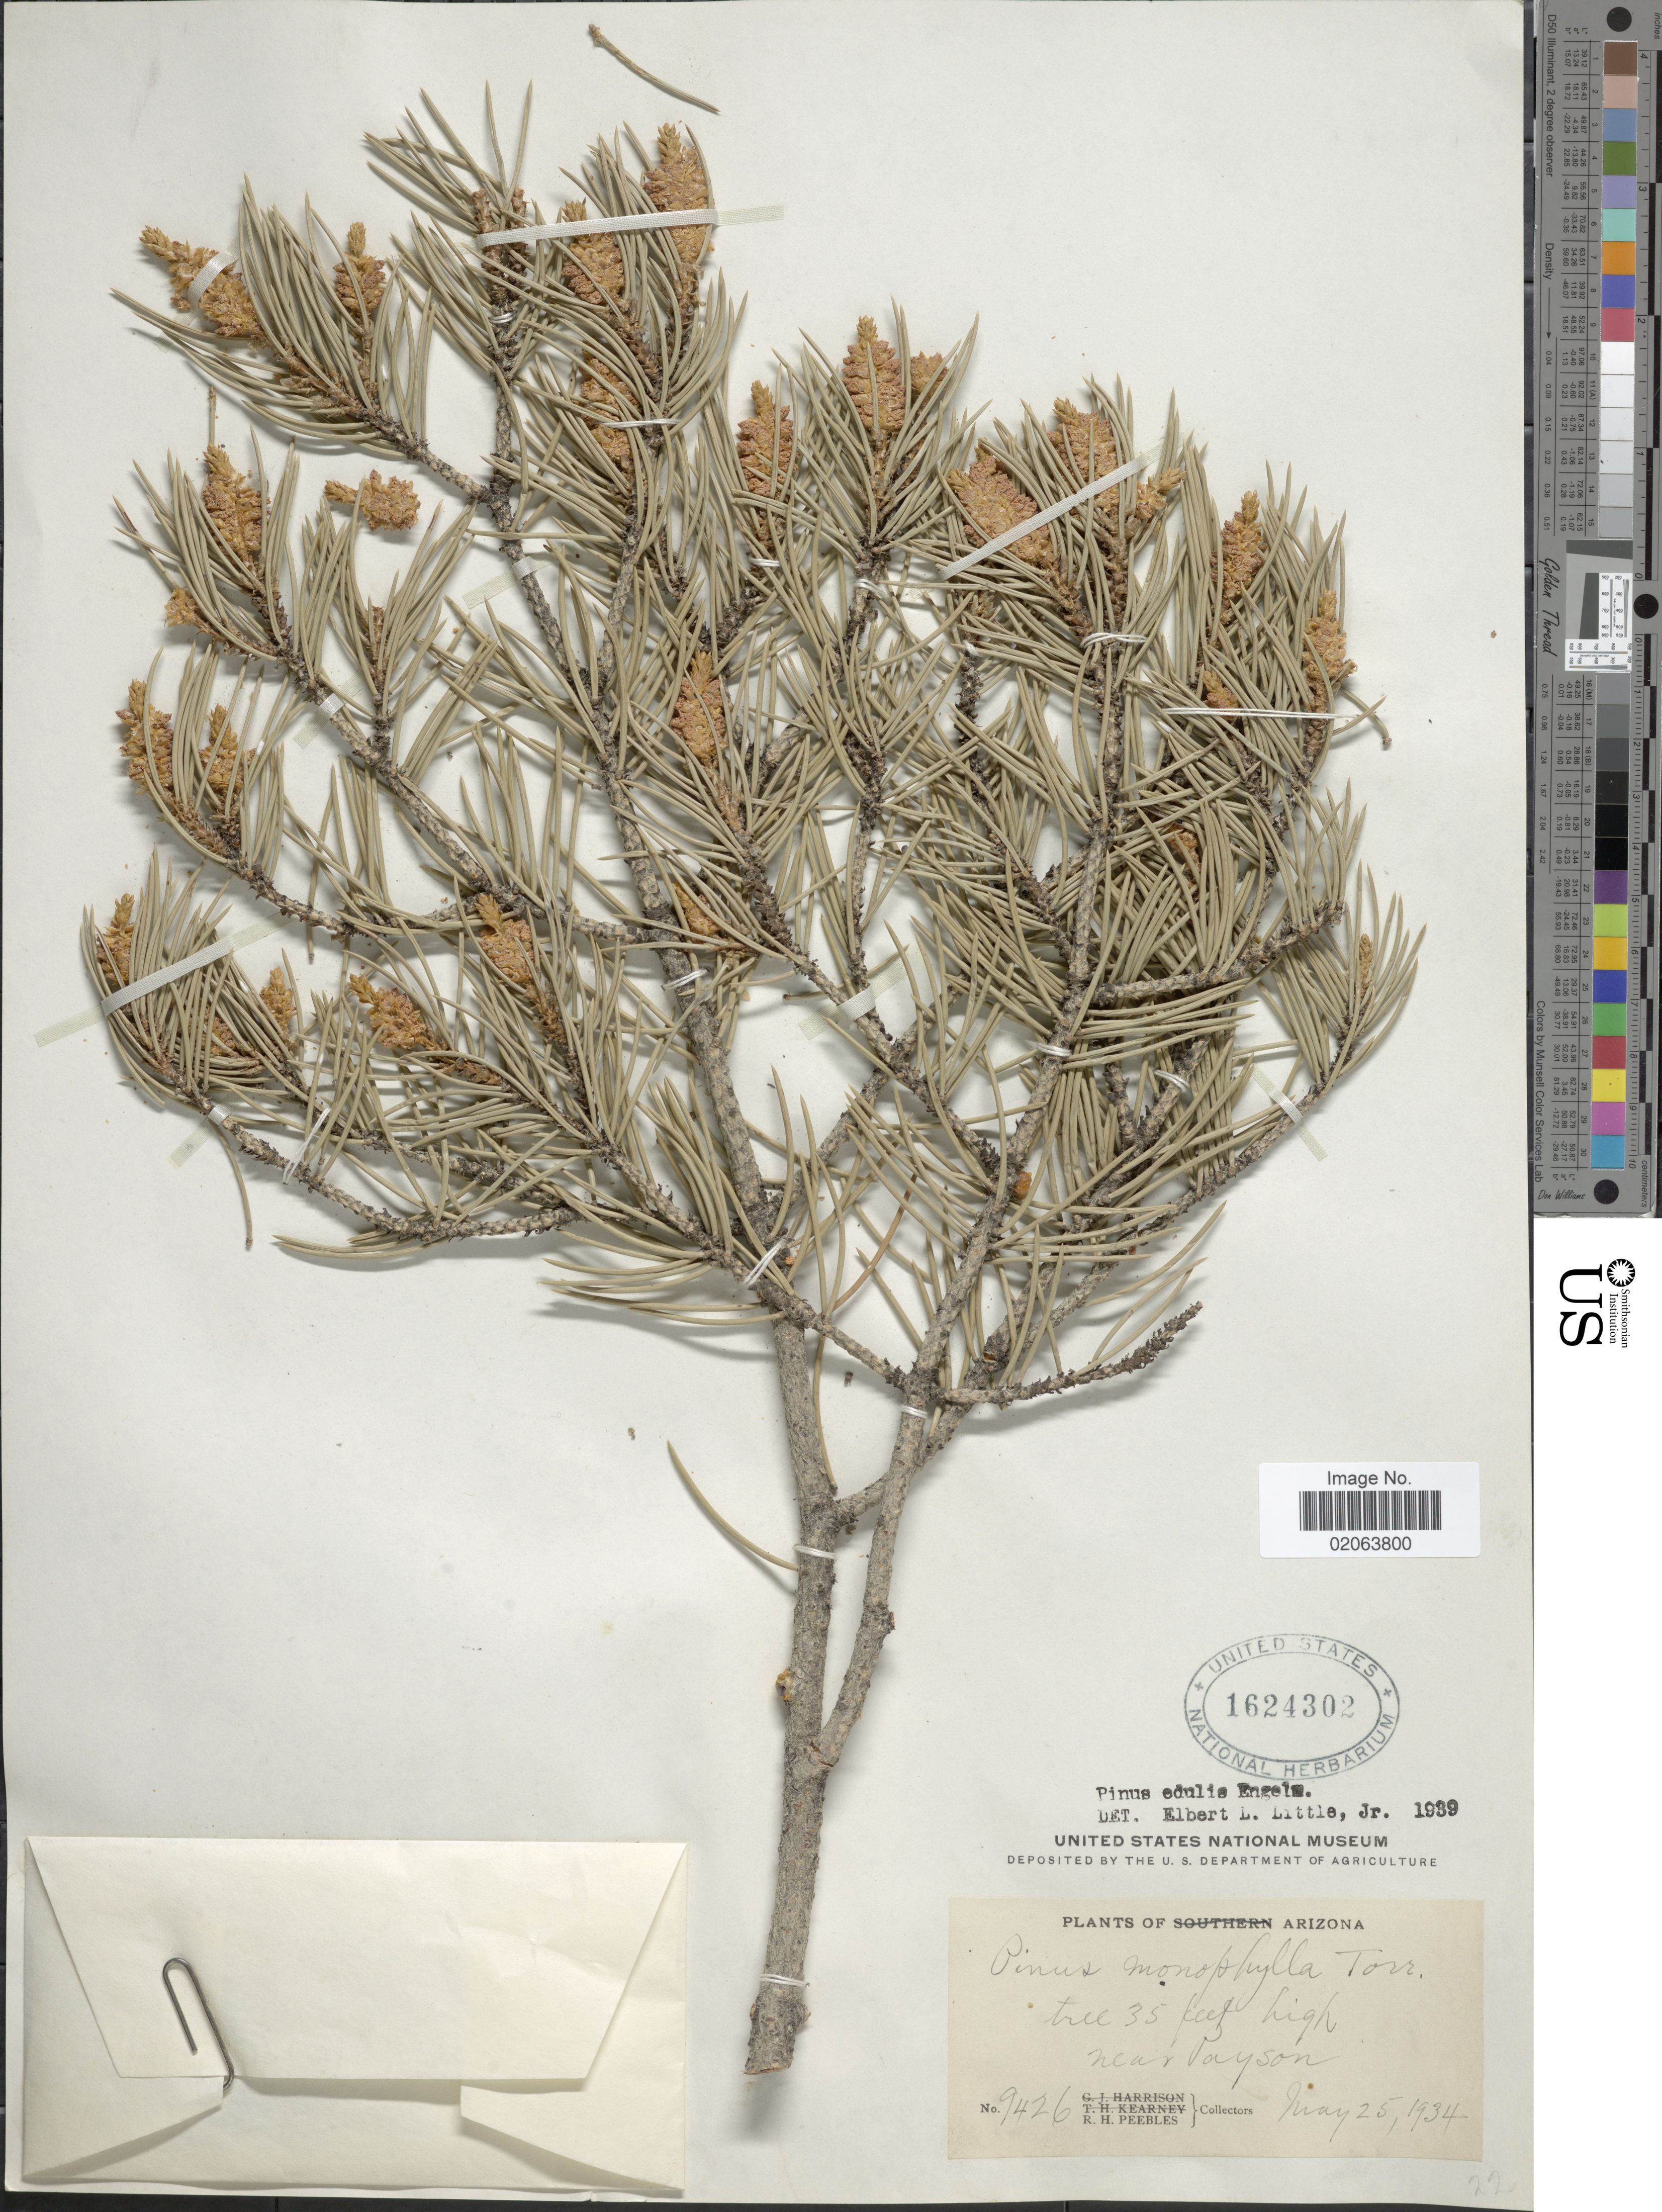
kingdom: Plantae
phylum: Tracheophyta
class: Pinopsida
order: Pinales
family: Pinaceae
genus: Pinus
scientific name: Pinus edulis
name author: Engelm.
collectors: R. H. Peebles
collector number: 9426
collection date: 1934-05-25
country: United States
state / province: Arizona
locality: Near Payson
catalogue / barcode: US 1624302